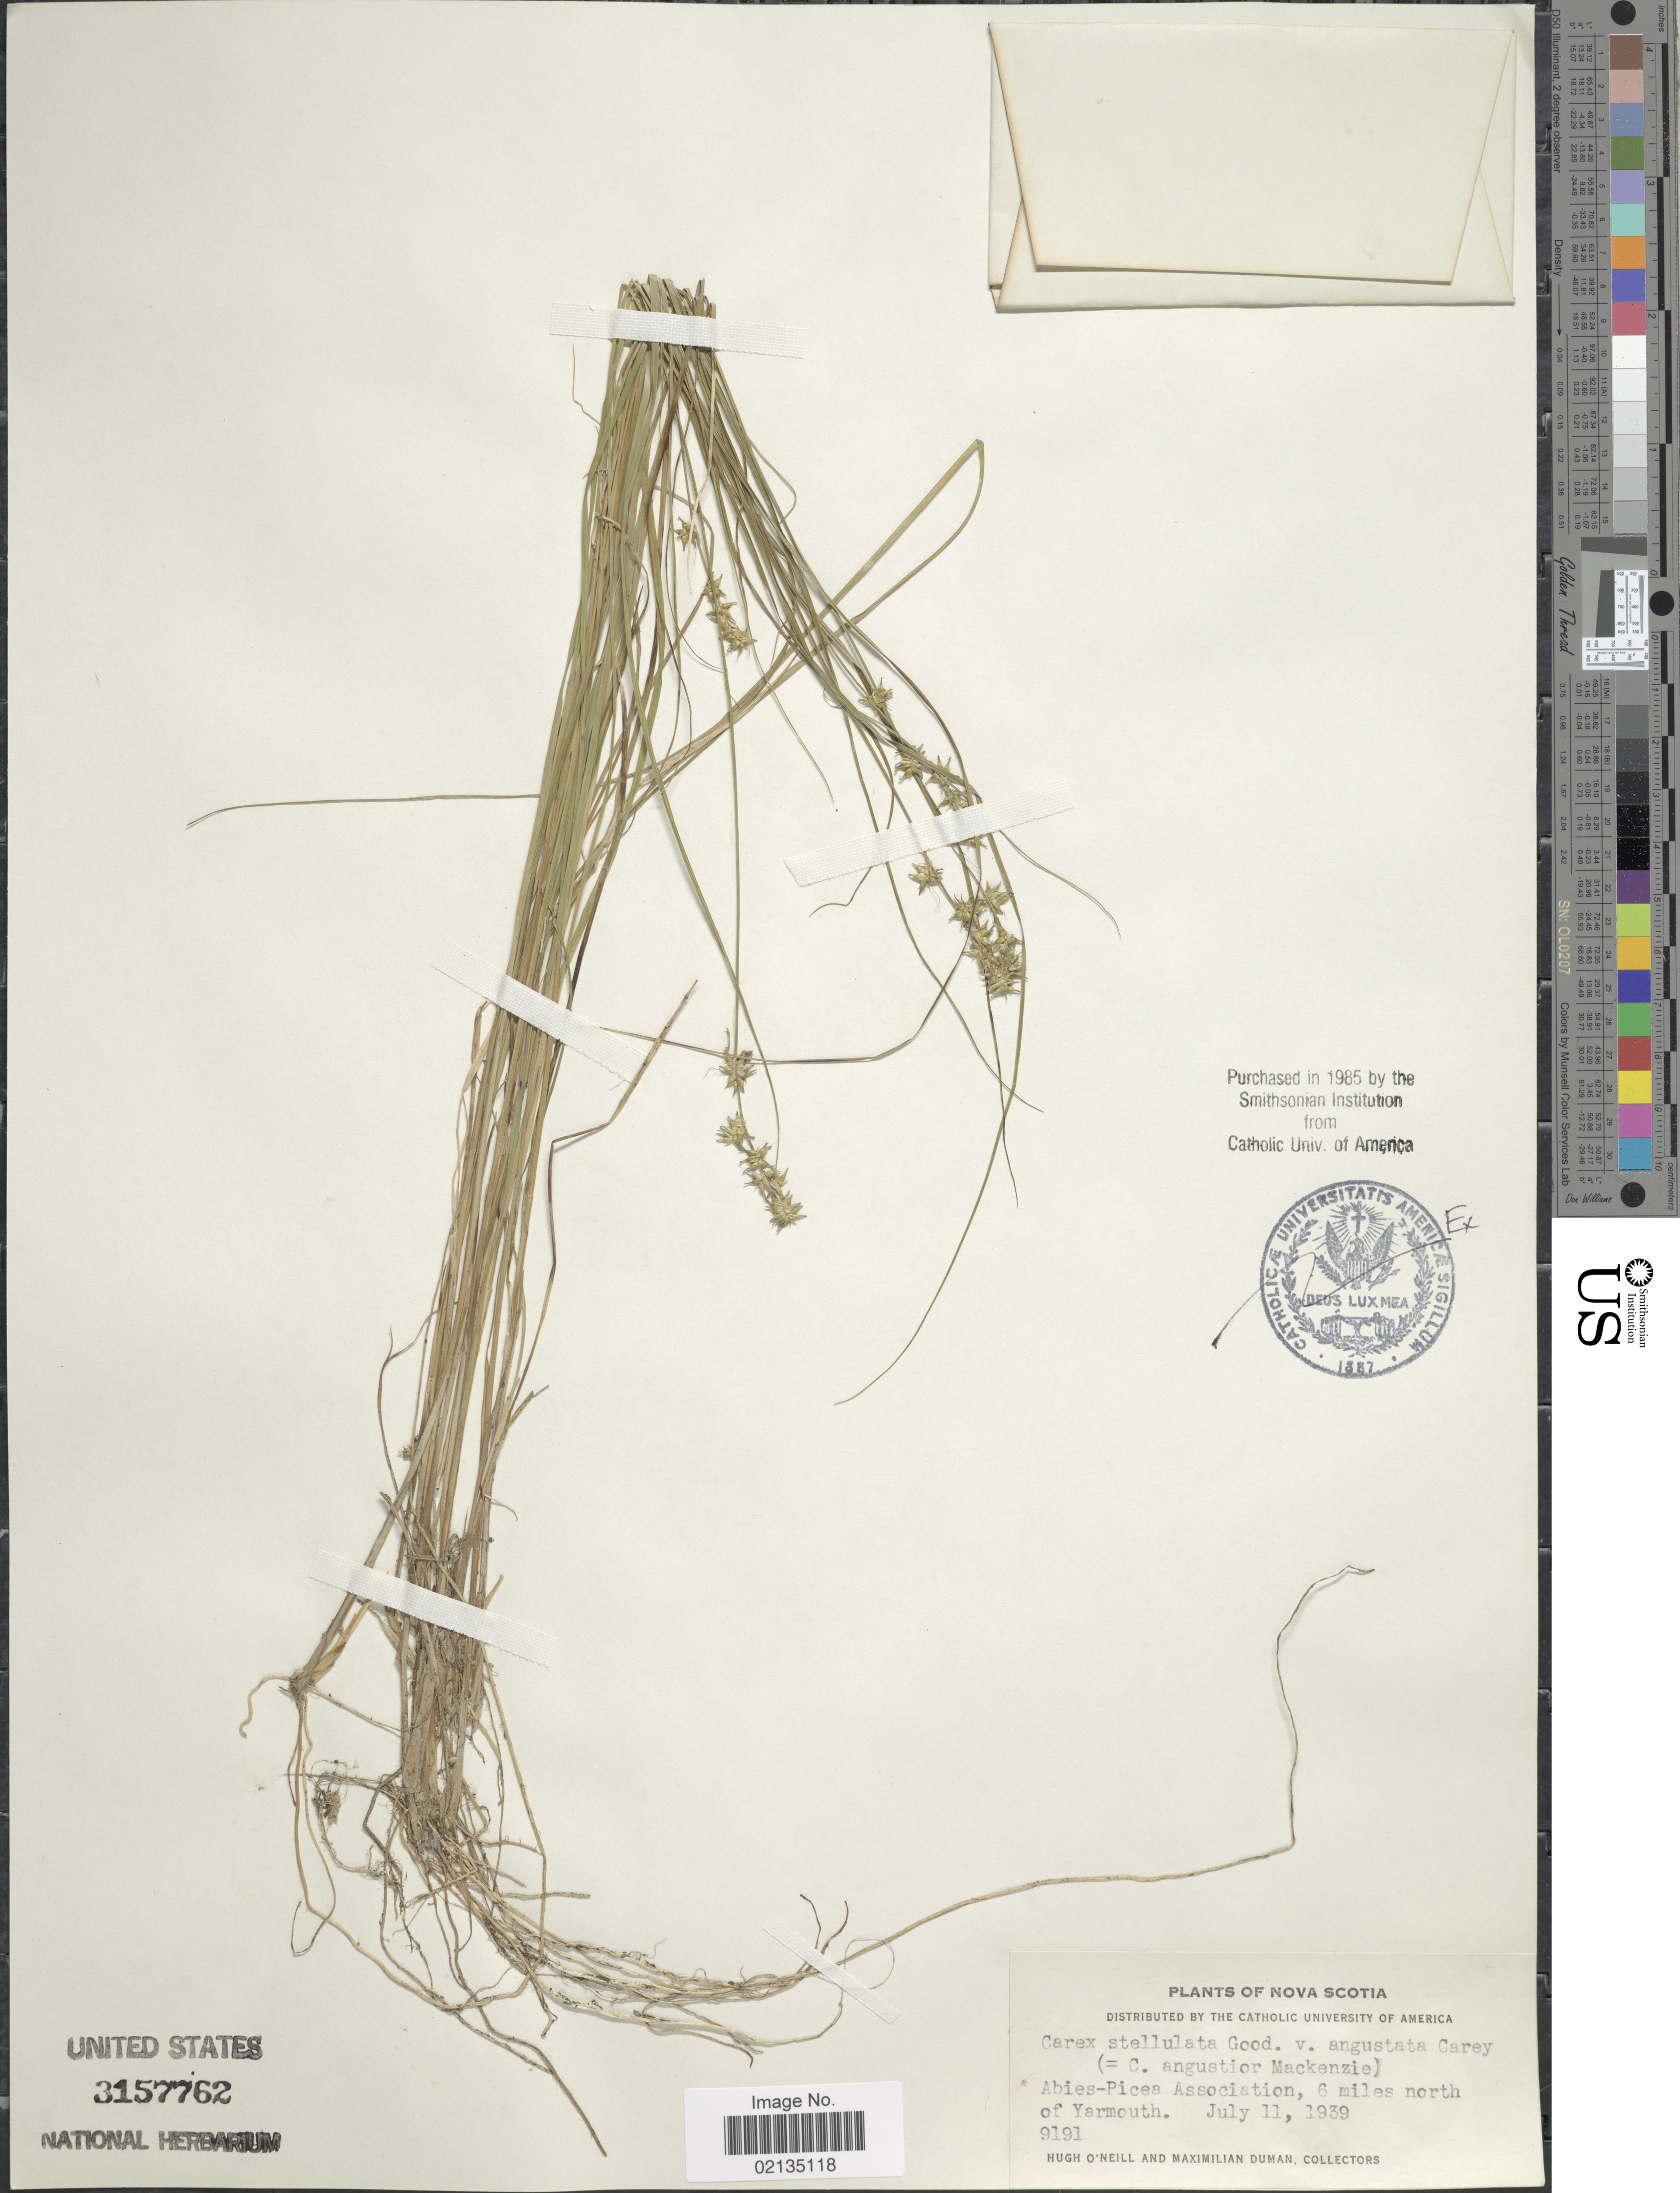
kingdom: Plantae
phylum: Tracheophyta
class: Liliopsida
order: Poales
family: Cyperaceae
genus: Carex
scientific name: Carex echinata subsp. echinata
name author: Murray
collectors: H. O'Neill & M. Duman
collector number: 9191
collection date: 1939-07-11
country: Canada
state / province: Nova Scotia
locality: Nova Scotia, Abies-Picea Association, 6 miles north of Yarmouth.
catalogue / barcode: US 3157762